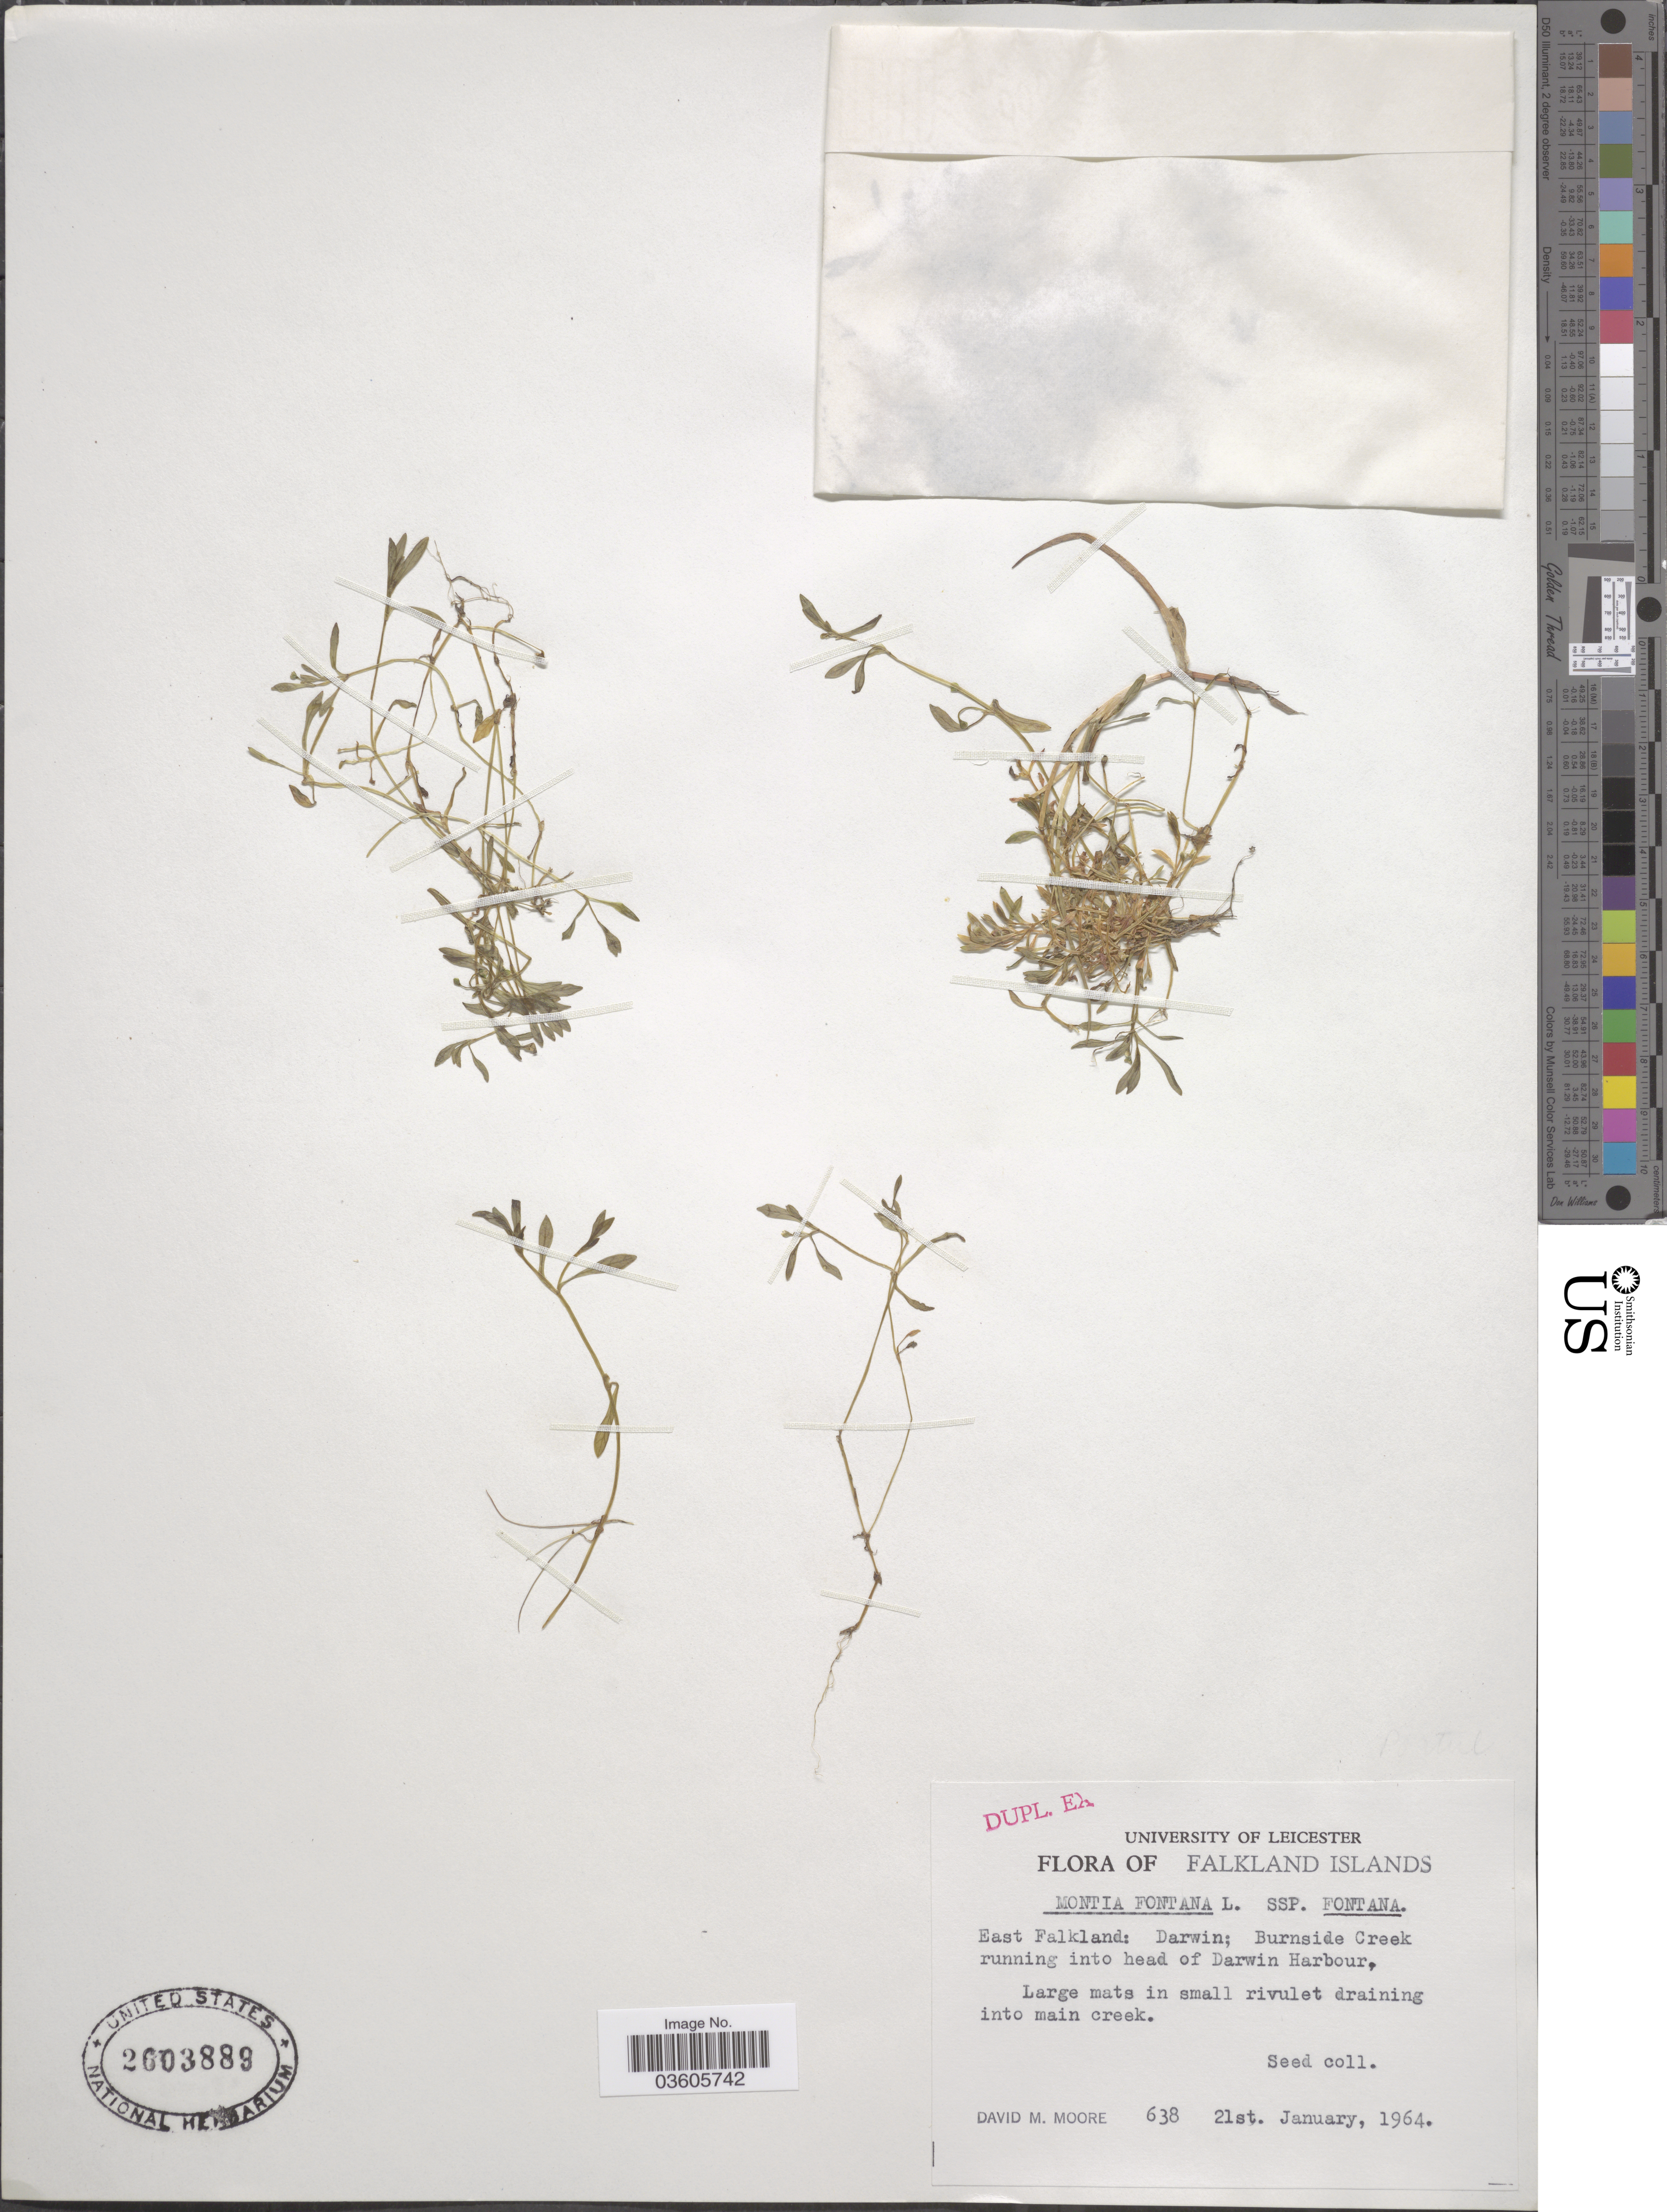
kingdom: Plantae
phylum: Tracheophyta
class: Magnoliopsida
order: Caryophyllales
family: Montiaceae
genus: Montia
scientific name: Montia fontana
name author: L.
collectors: D. Moore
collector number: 638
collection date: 1964-01-21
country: Falkland Islands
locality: East Falkland: Darwin; Burnside Creek running into head of Darwin Harbour.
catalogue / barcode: US 2603889